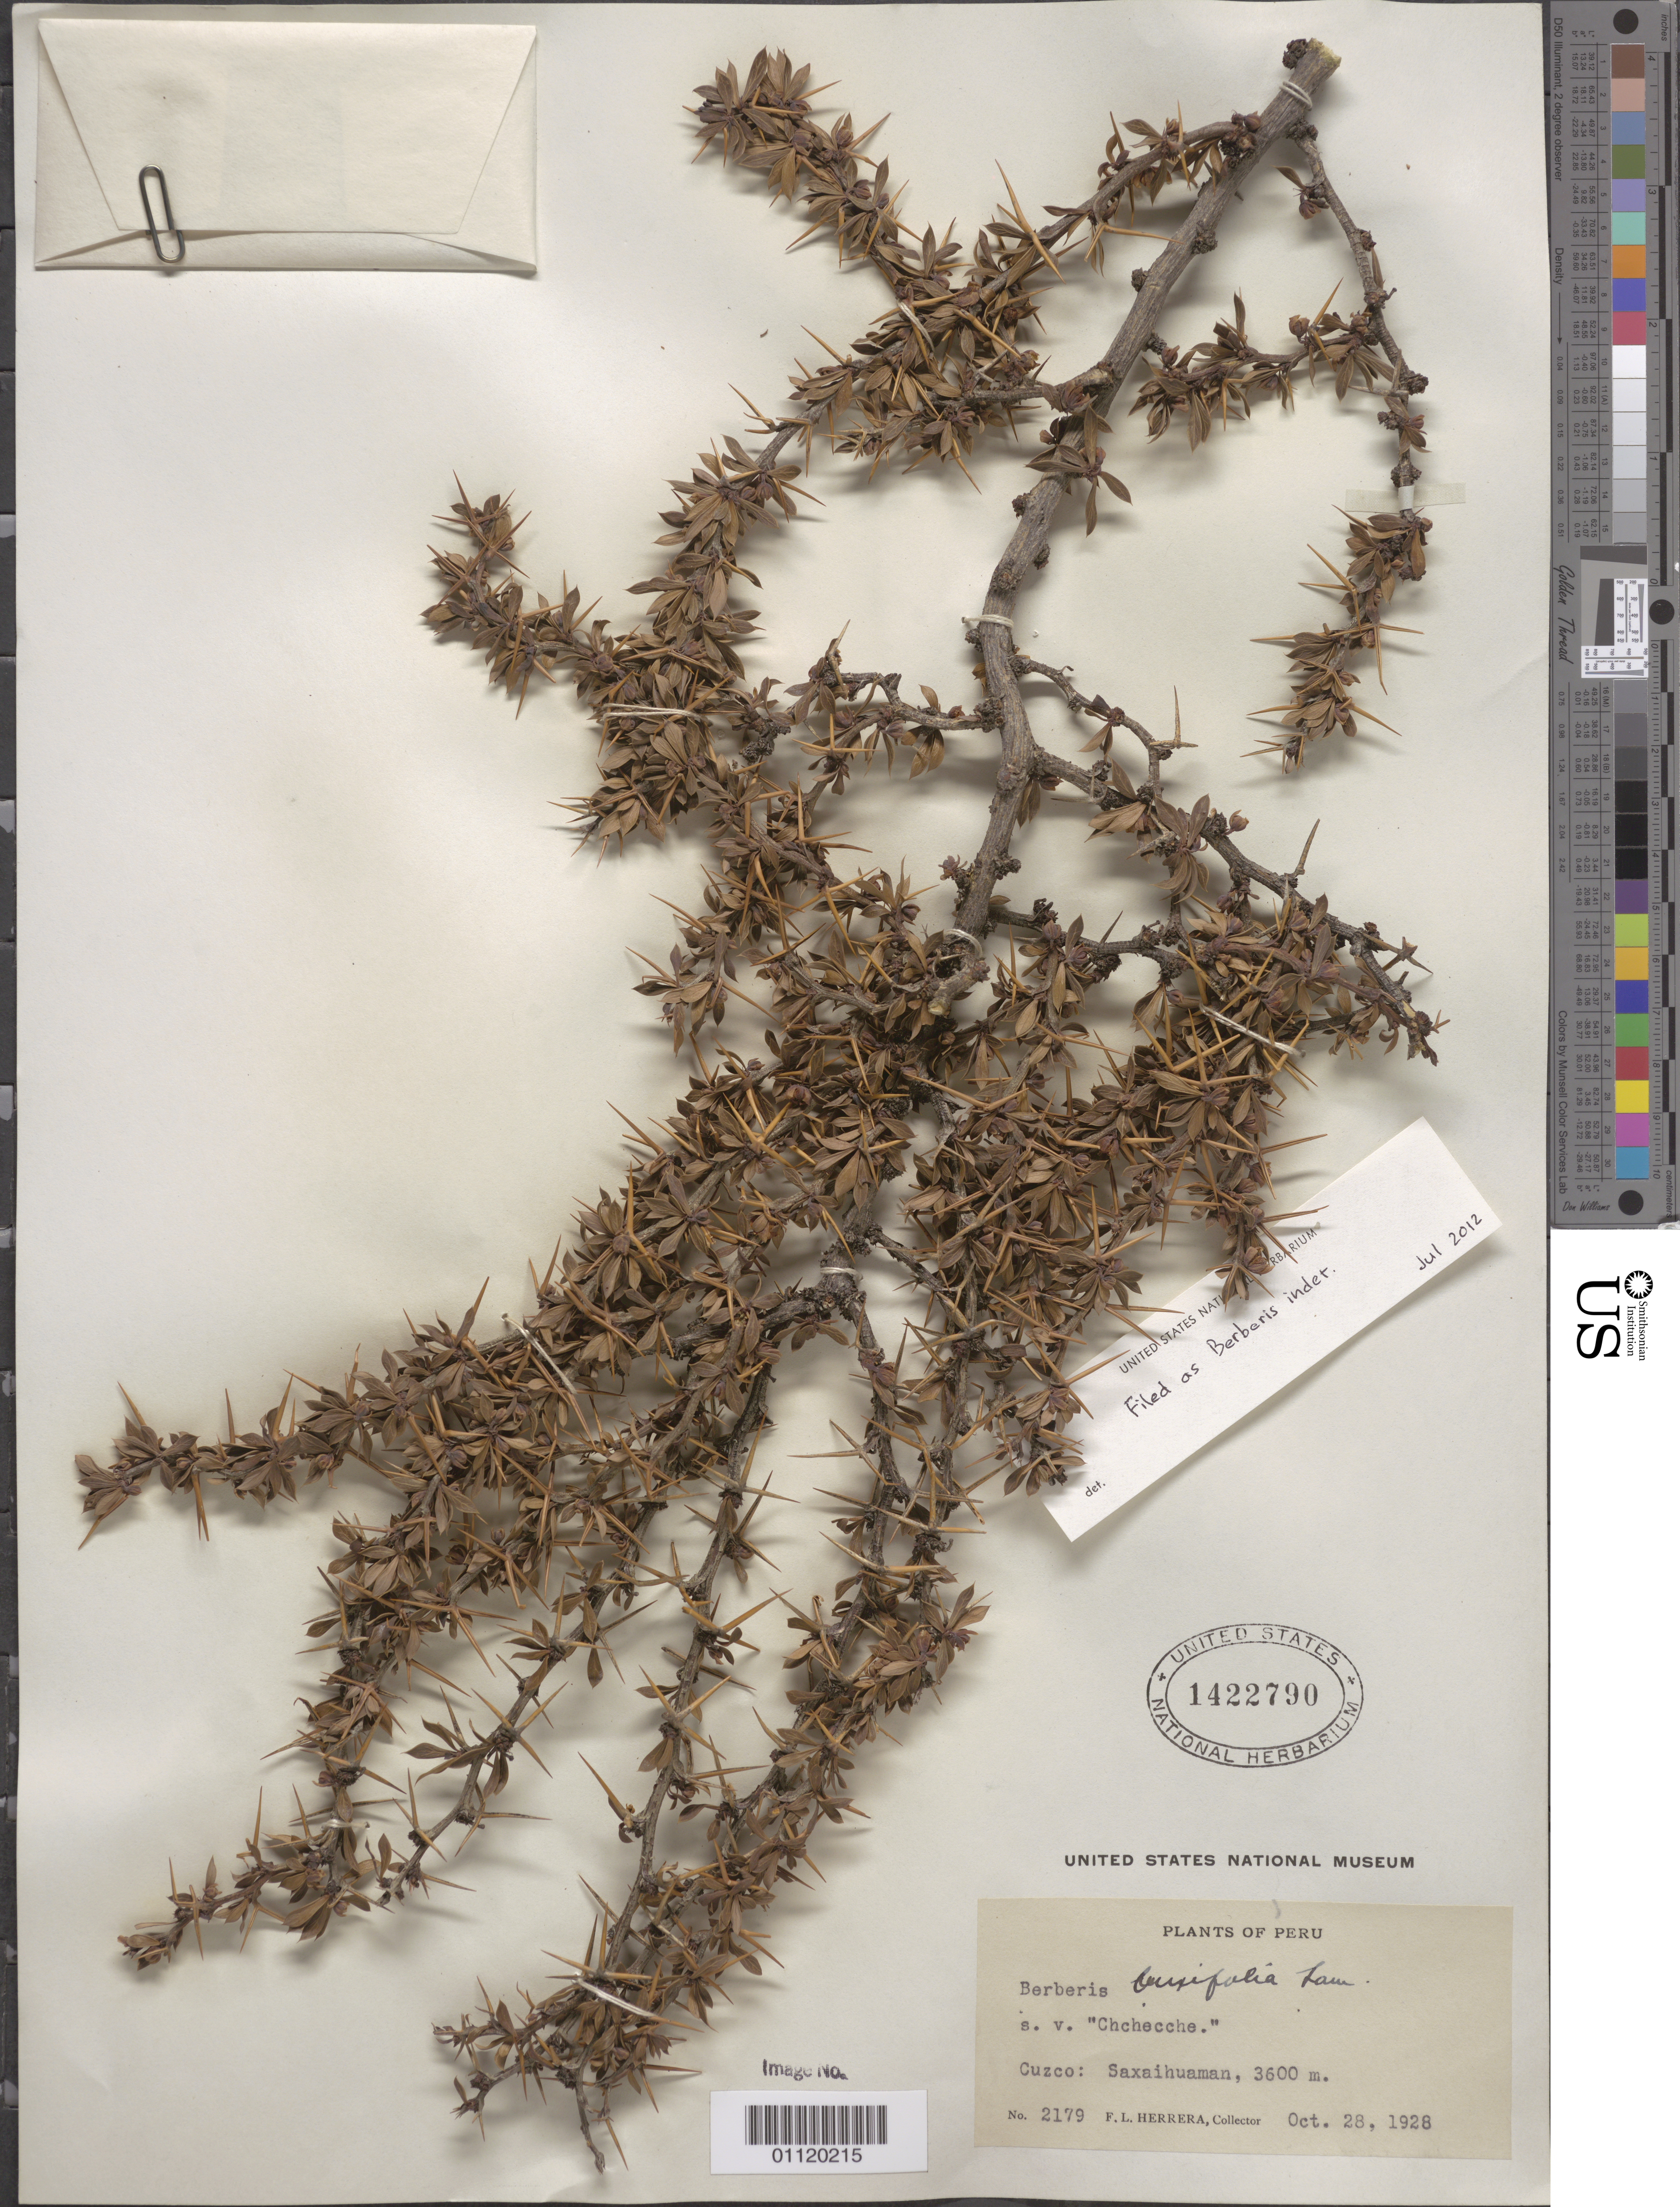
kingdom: Plantae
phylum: Tracheophyta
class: Magnoliopsida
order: Ranunculales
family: Berberidaceae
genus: Berberis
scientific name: Berberis sp.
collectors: F. L. Herrera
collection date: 1928-10-28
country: Peru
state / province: Cusco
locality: Saxaihuaman, Cuzco.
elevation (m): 3600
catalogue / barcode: US 1422790